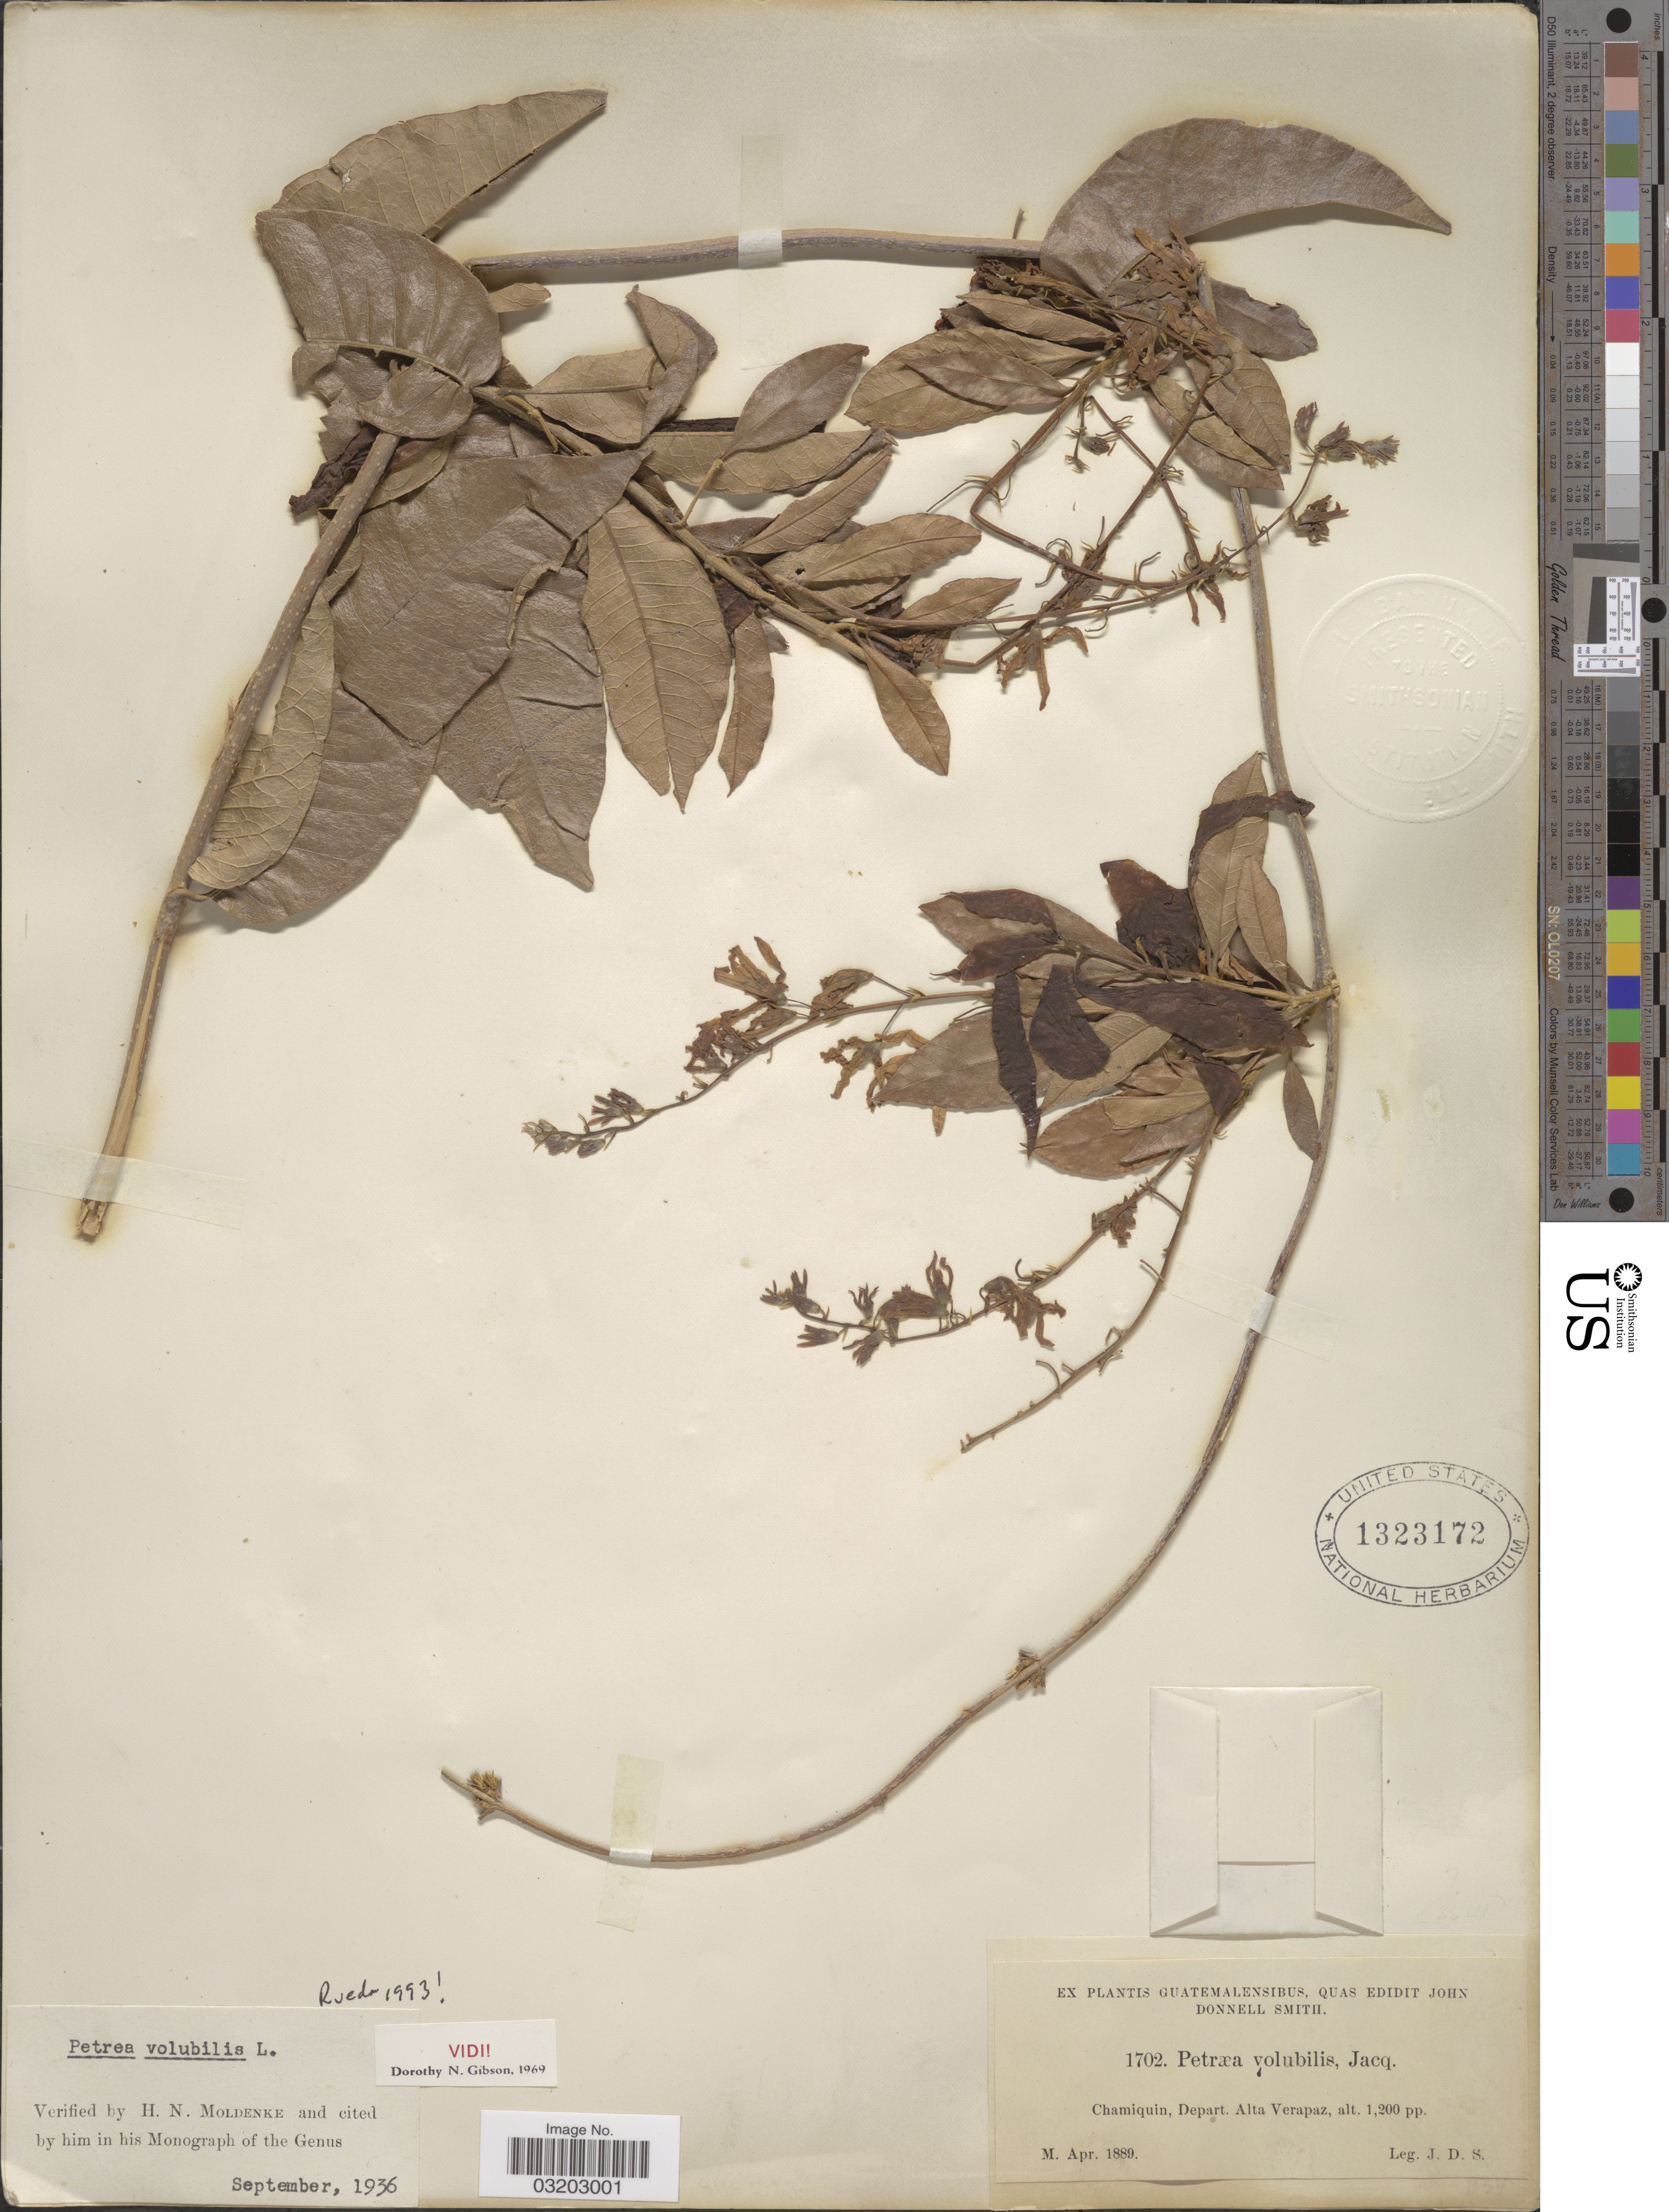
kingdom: Plantae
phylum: Tracheophyta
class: Magnoliopsida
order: Lamiales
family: Verbenaceae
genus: Petrea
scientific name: Petrea volubilis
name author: L.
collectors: J. Donnell Smith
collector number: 1702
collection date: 1889-04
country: Guatemala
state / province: Alta Verapaz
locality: Chamiquin, Depart. Alta Verapaz.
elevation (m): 366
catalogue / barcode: US 1323172